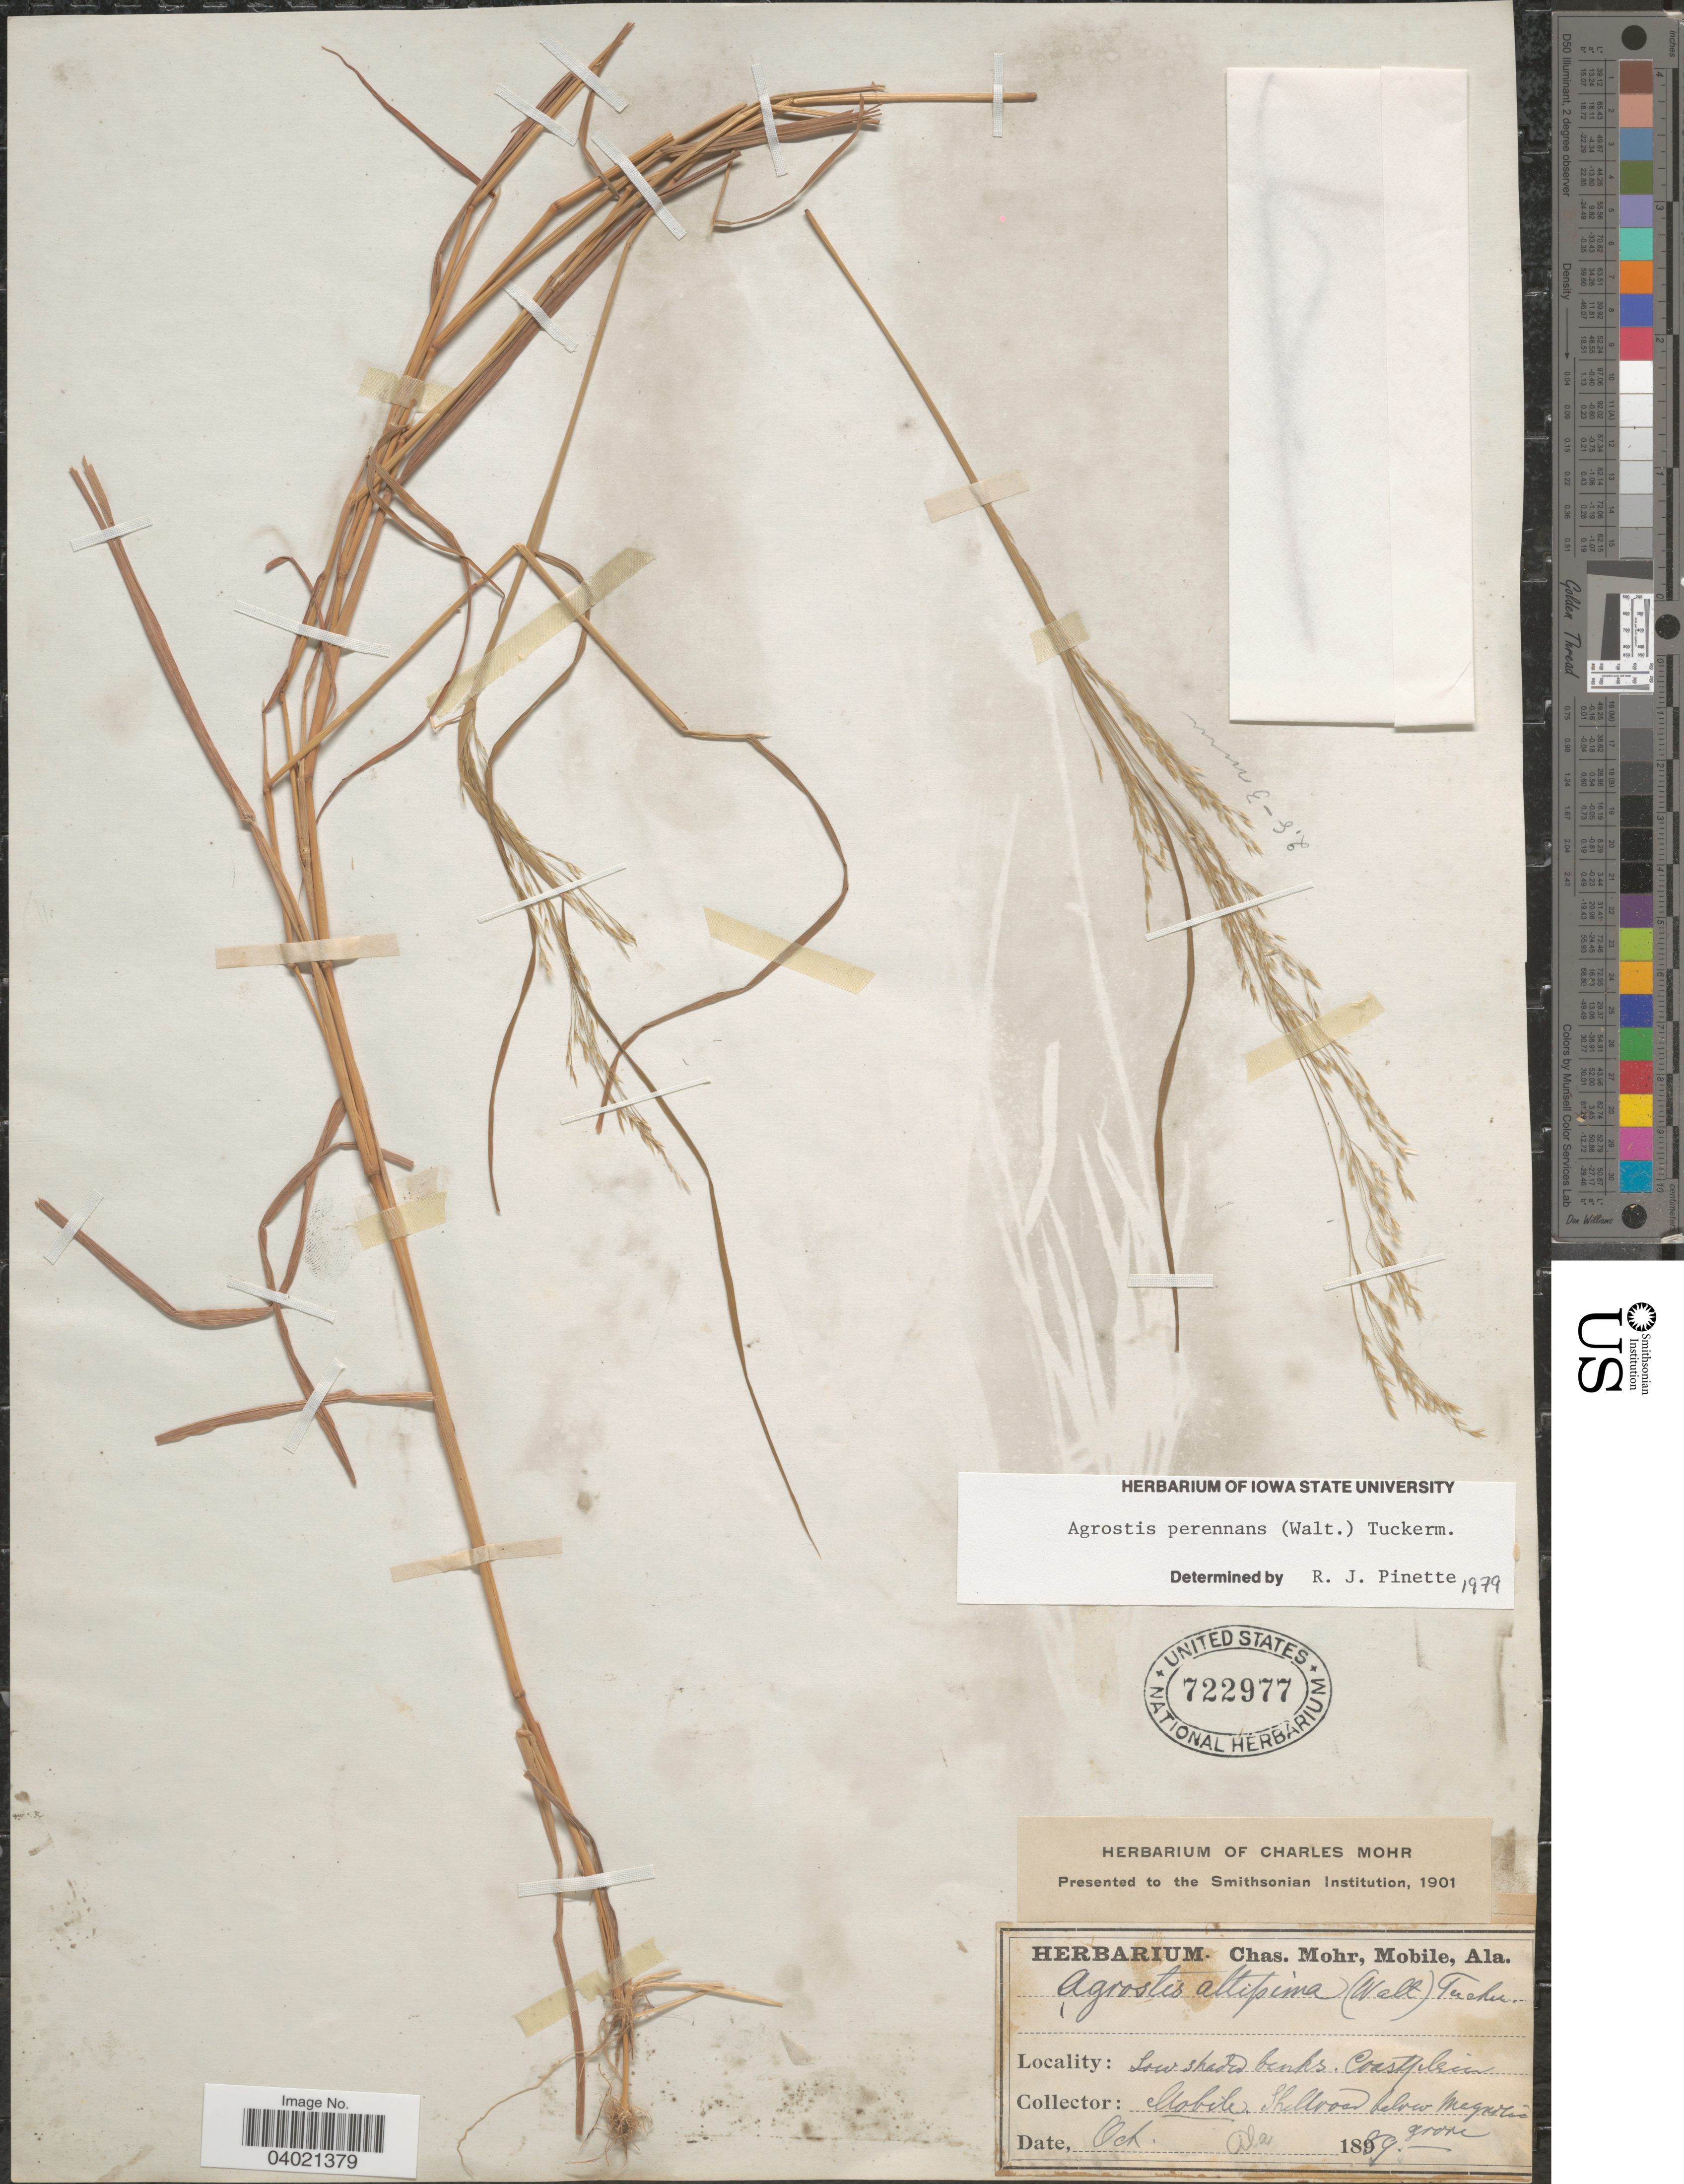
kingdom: Plantae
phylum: Tracheophyta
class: Liliopsida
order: Poales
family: Poaceae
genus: Agrostis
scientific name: Agrostis perennans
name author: (Walter) Tuck.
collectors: ex herb. Charles Mohr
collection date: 1879-10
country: United States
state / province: Alabama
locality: Coast plain. Mobile. Shellroad below Magnolia grove.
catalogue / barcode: US 722977